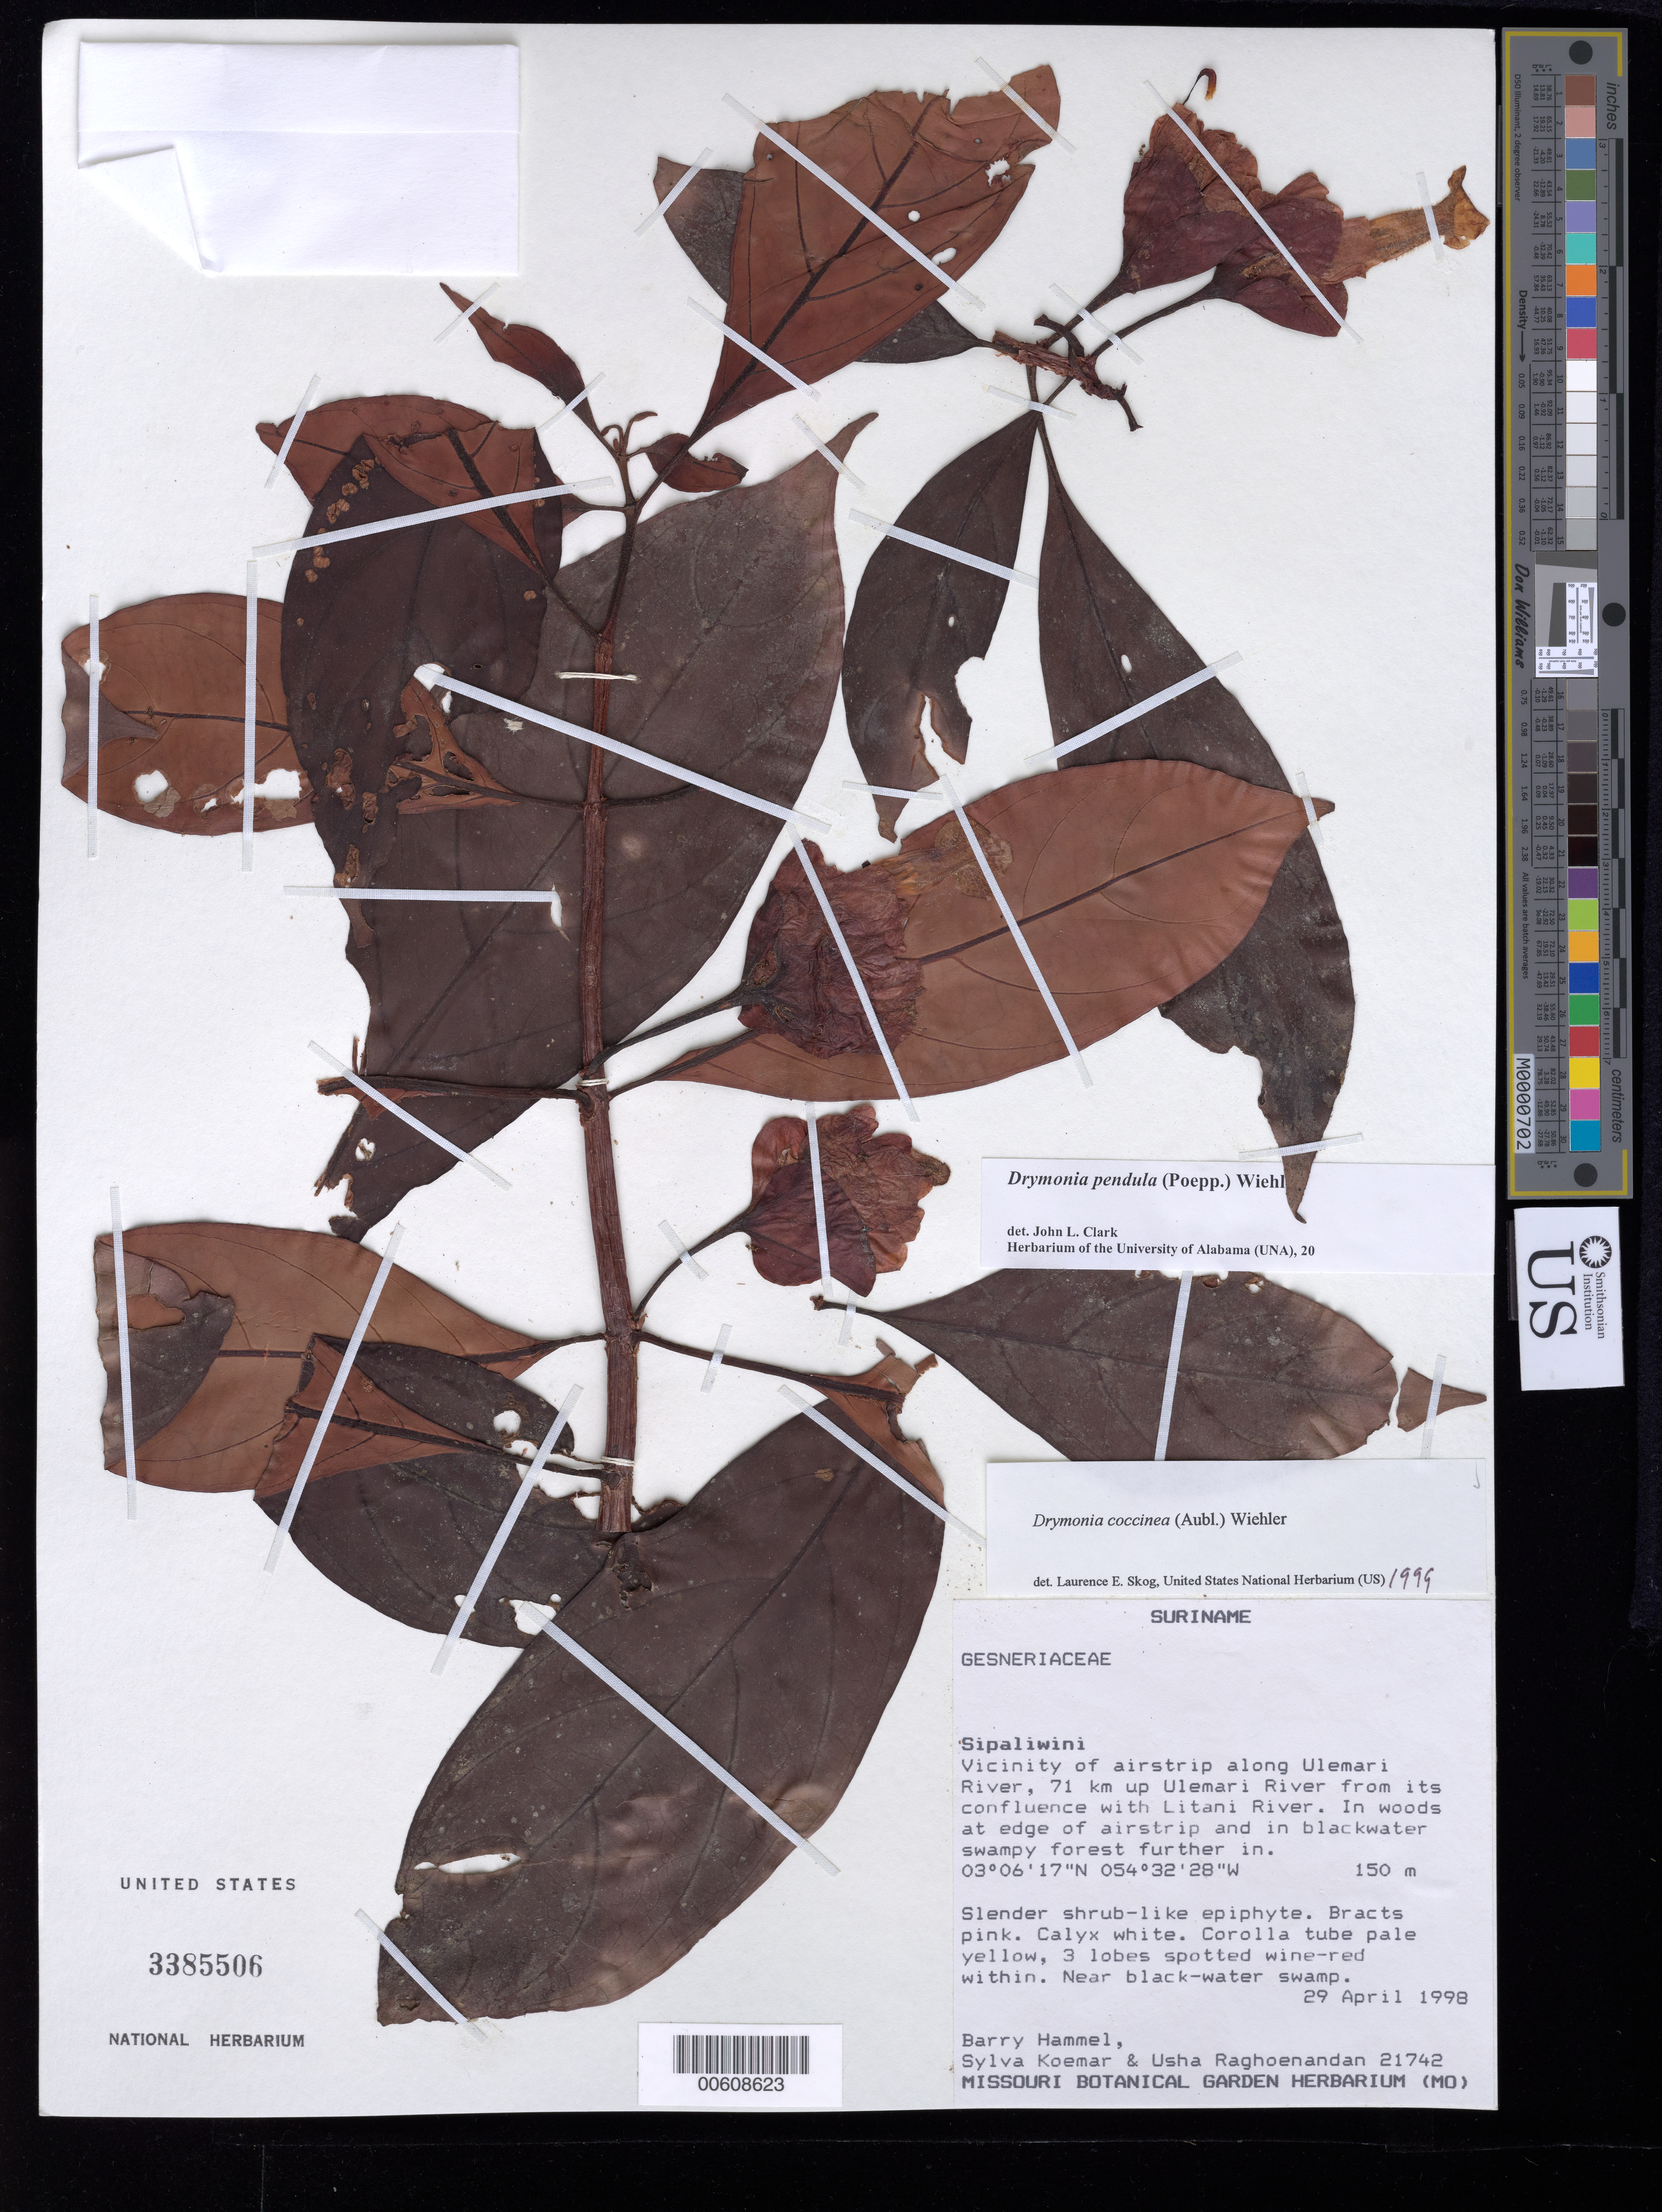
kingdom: Plantae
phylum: Tracheophyta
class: Magnoliopsida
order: Lamiales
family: Gesneriaceae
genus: Drymonia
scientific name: Drymonia coccinea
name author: (Aubl.) Wiehler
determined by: Skog, Laurence E.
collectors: B. Hammel, S. Koemar & U. Raghoenandan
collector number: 21742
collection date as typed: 29 Apr 1998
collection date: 1998-04-29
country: Suriname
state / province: Sipaliwini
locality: Vicinity of airstrip along Ulemari River, 71 km up Ulemari River from its confluence wit Litani River; in woods at edge of airstrip and in blackwater swampy forest further in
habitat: Near black-water swamp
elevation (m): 150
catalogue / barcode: US 3385506